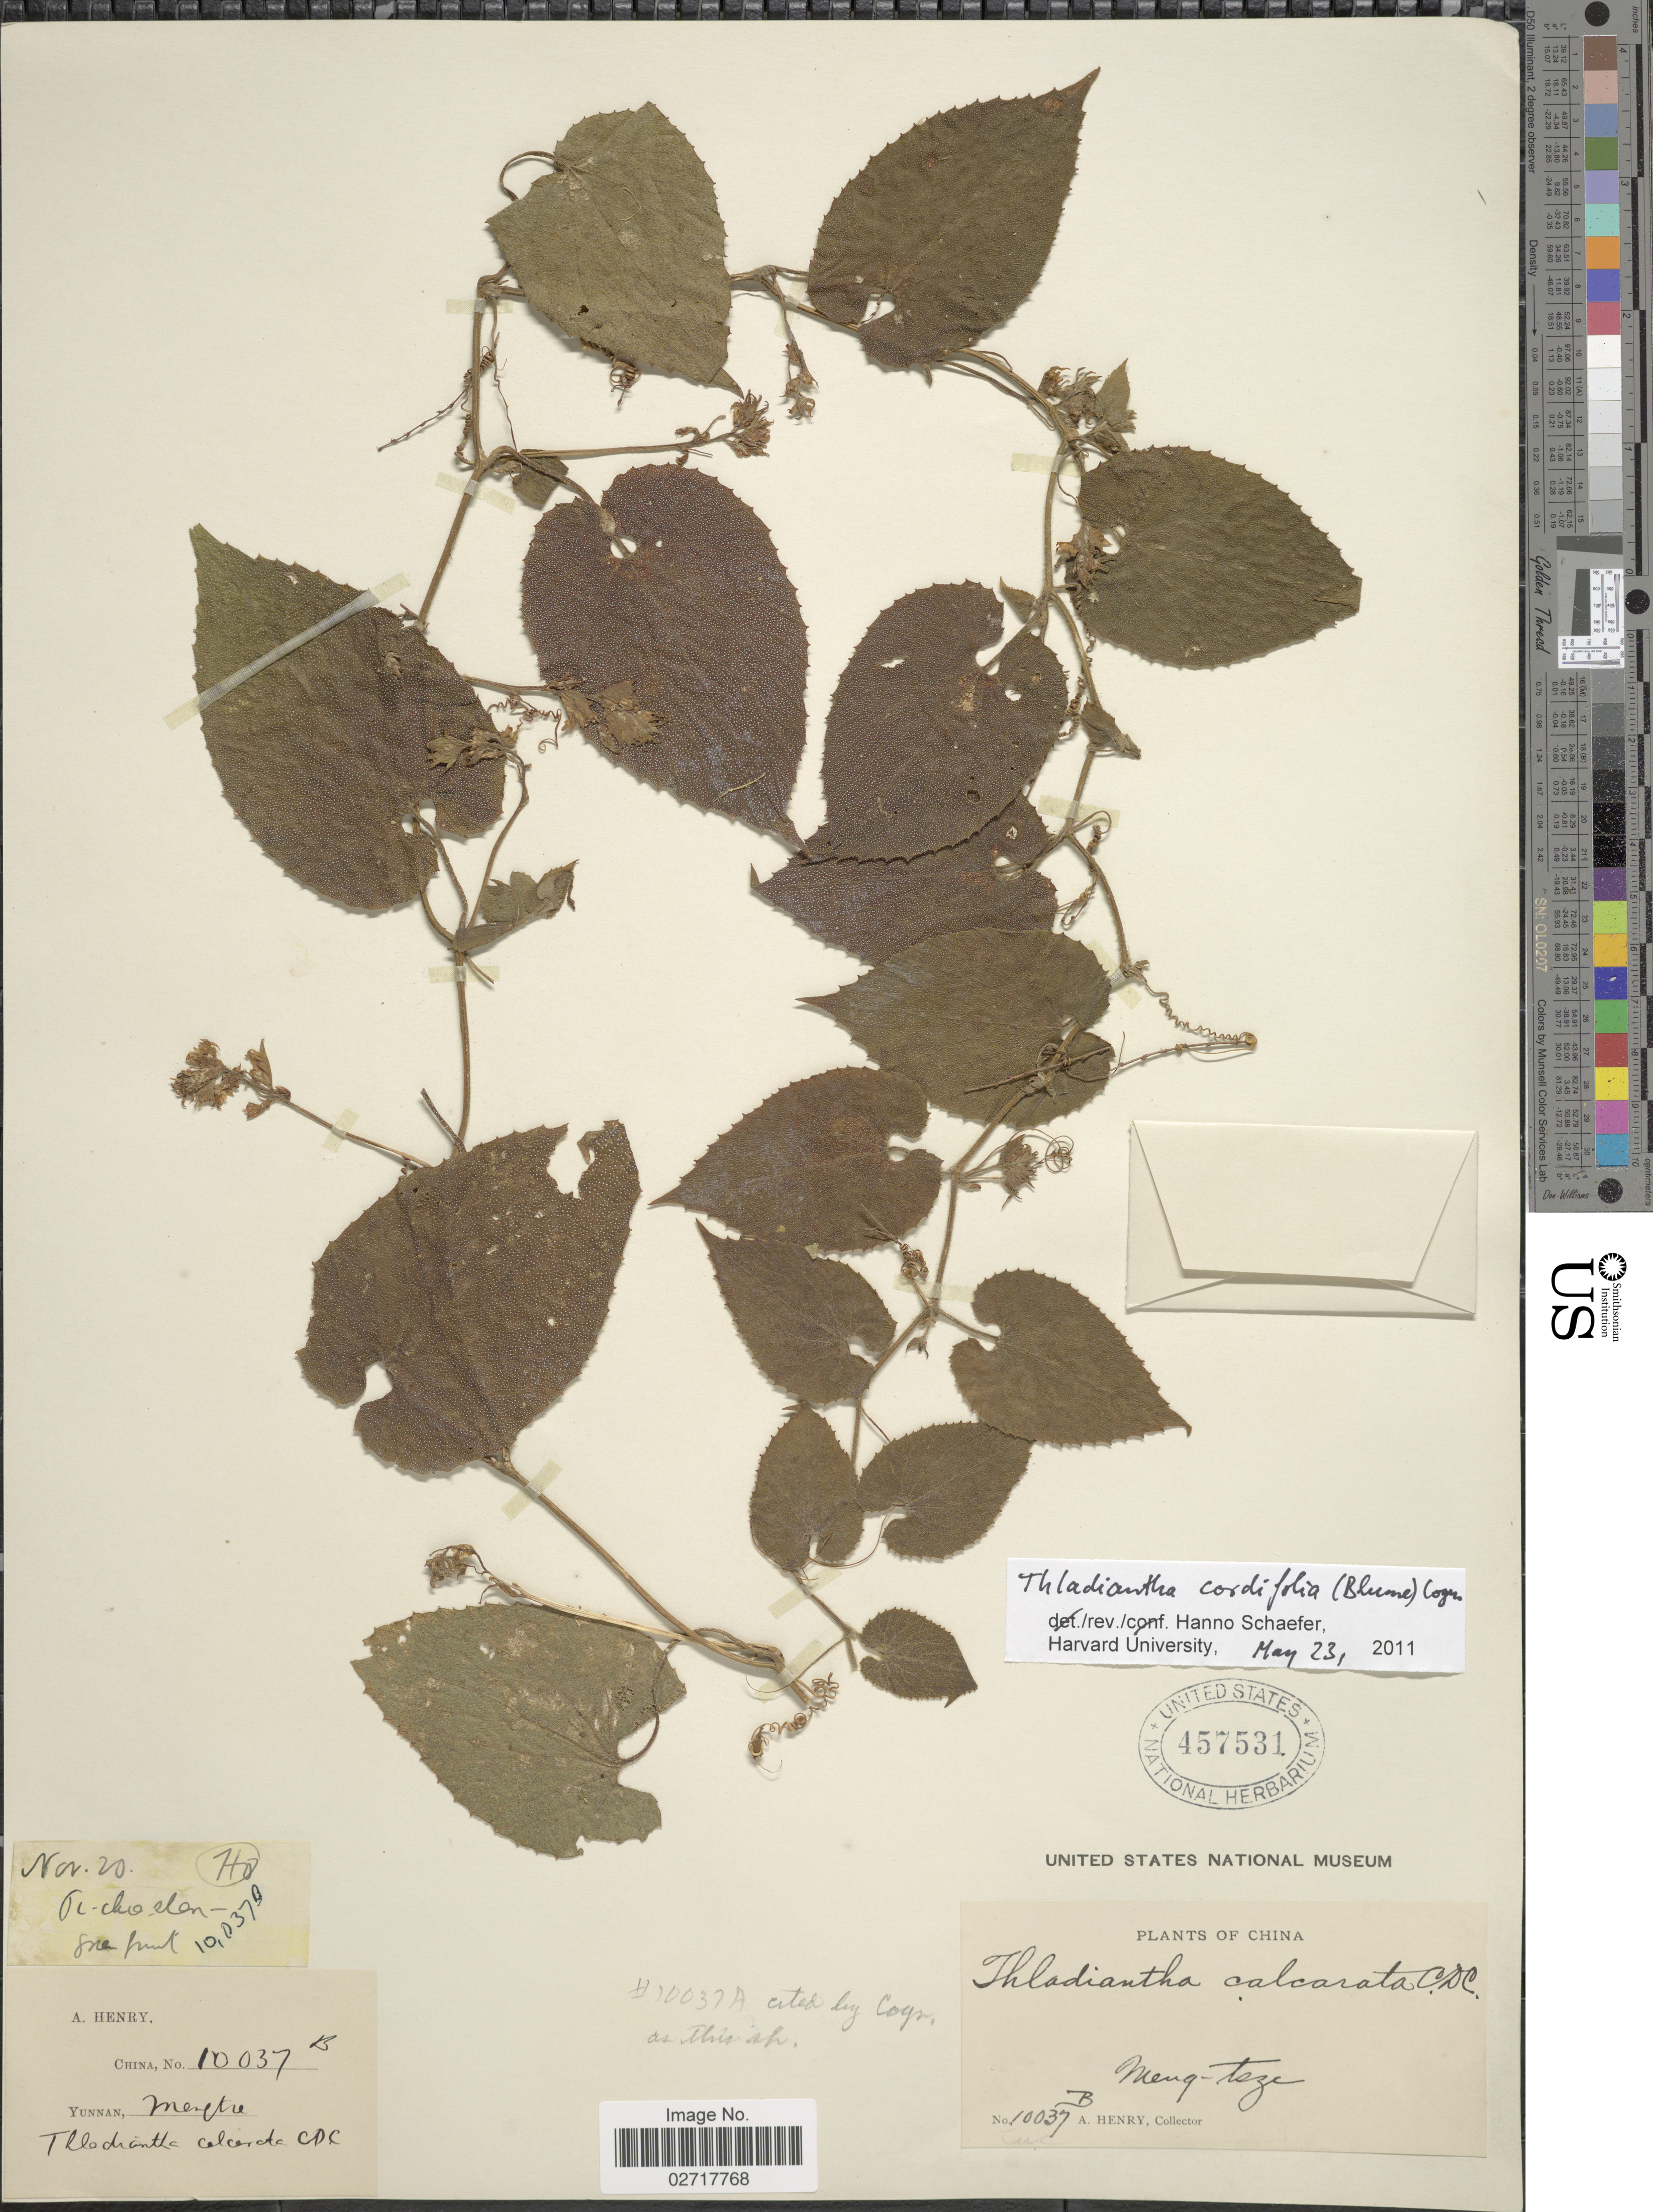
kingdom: Plantae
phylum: Tracheophyta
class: Magnoliopsida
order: Cucurbitales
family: Cucurbitaceae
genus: Thladiantha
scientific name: Thladiantha cordifolia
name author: (Blume) Cogn.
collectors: A. Henry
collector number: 10037 B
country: China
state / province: Yunnan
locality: Meng-tsze. Pi-Cho-Shen. Ho.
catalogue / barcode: US 457531